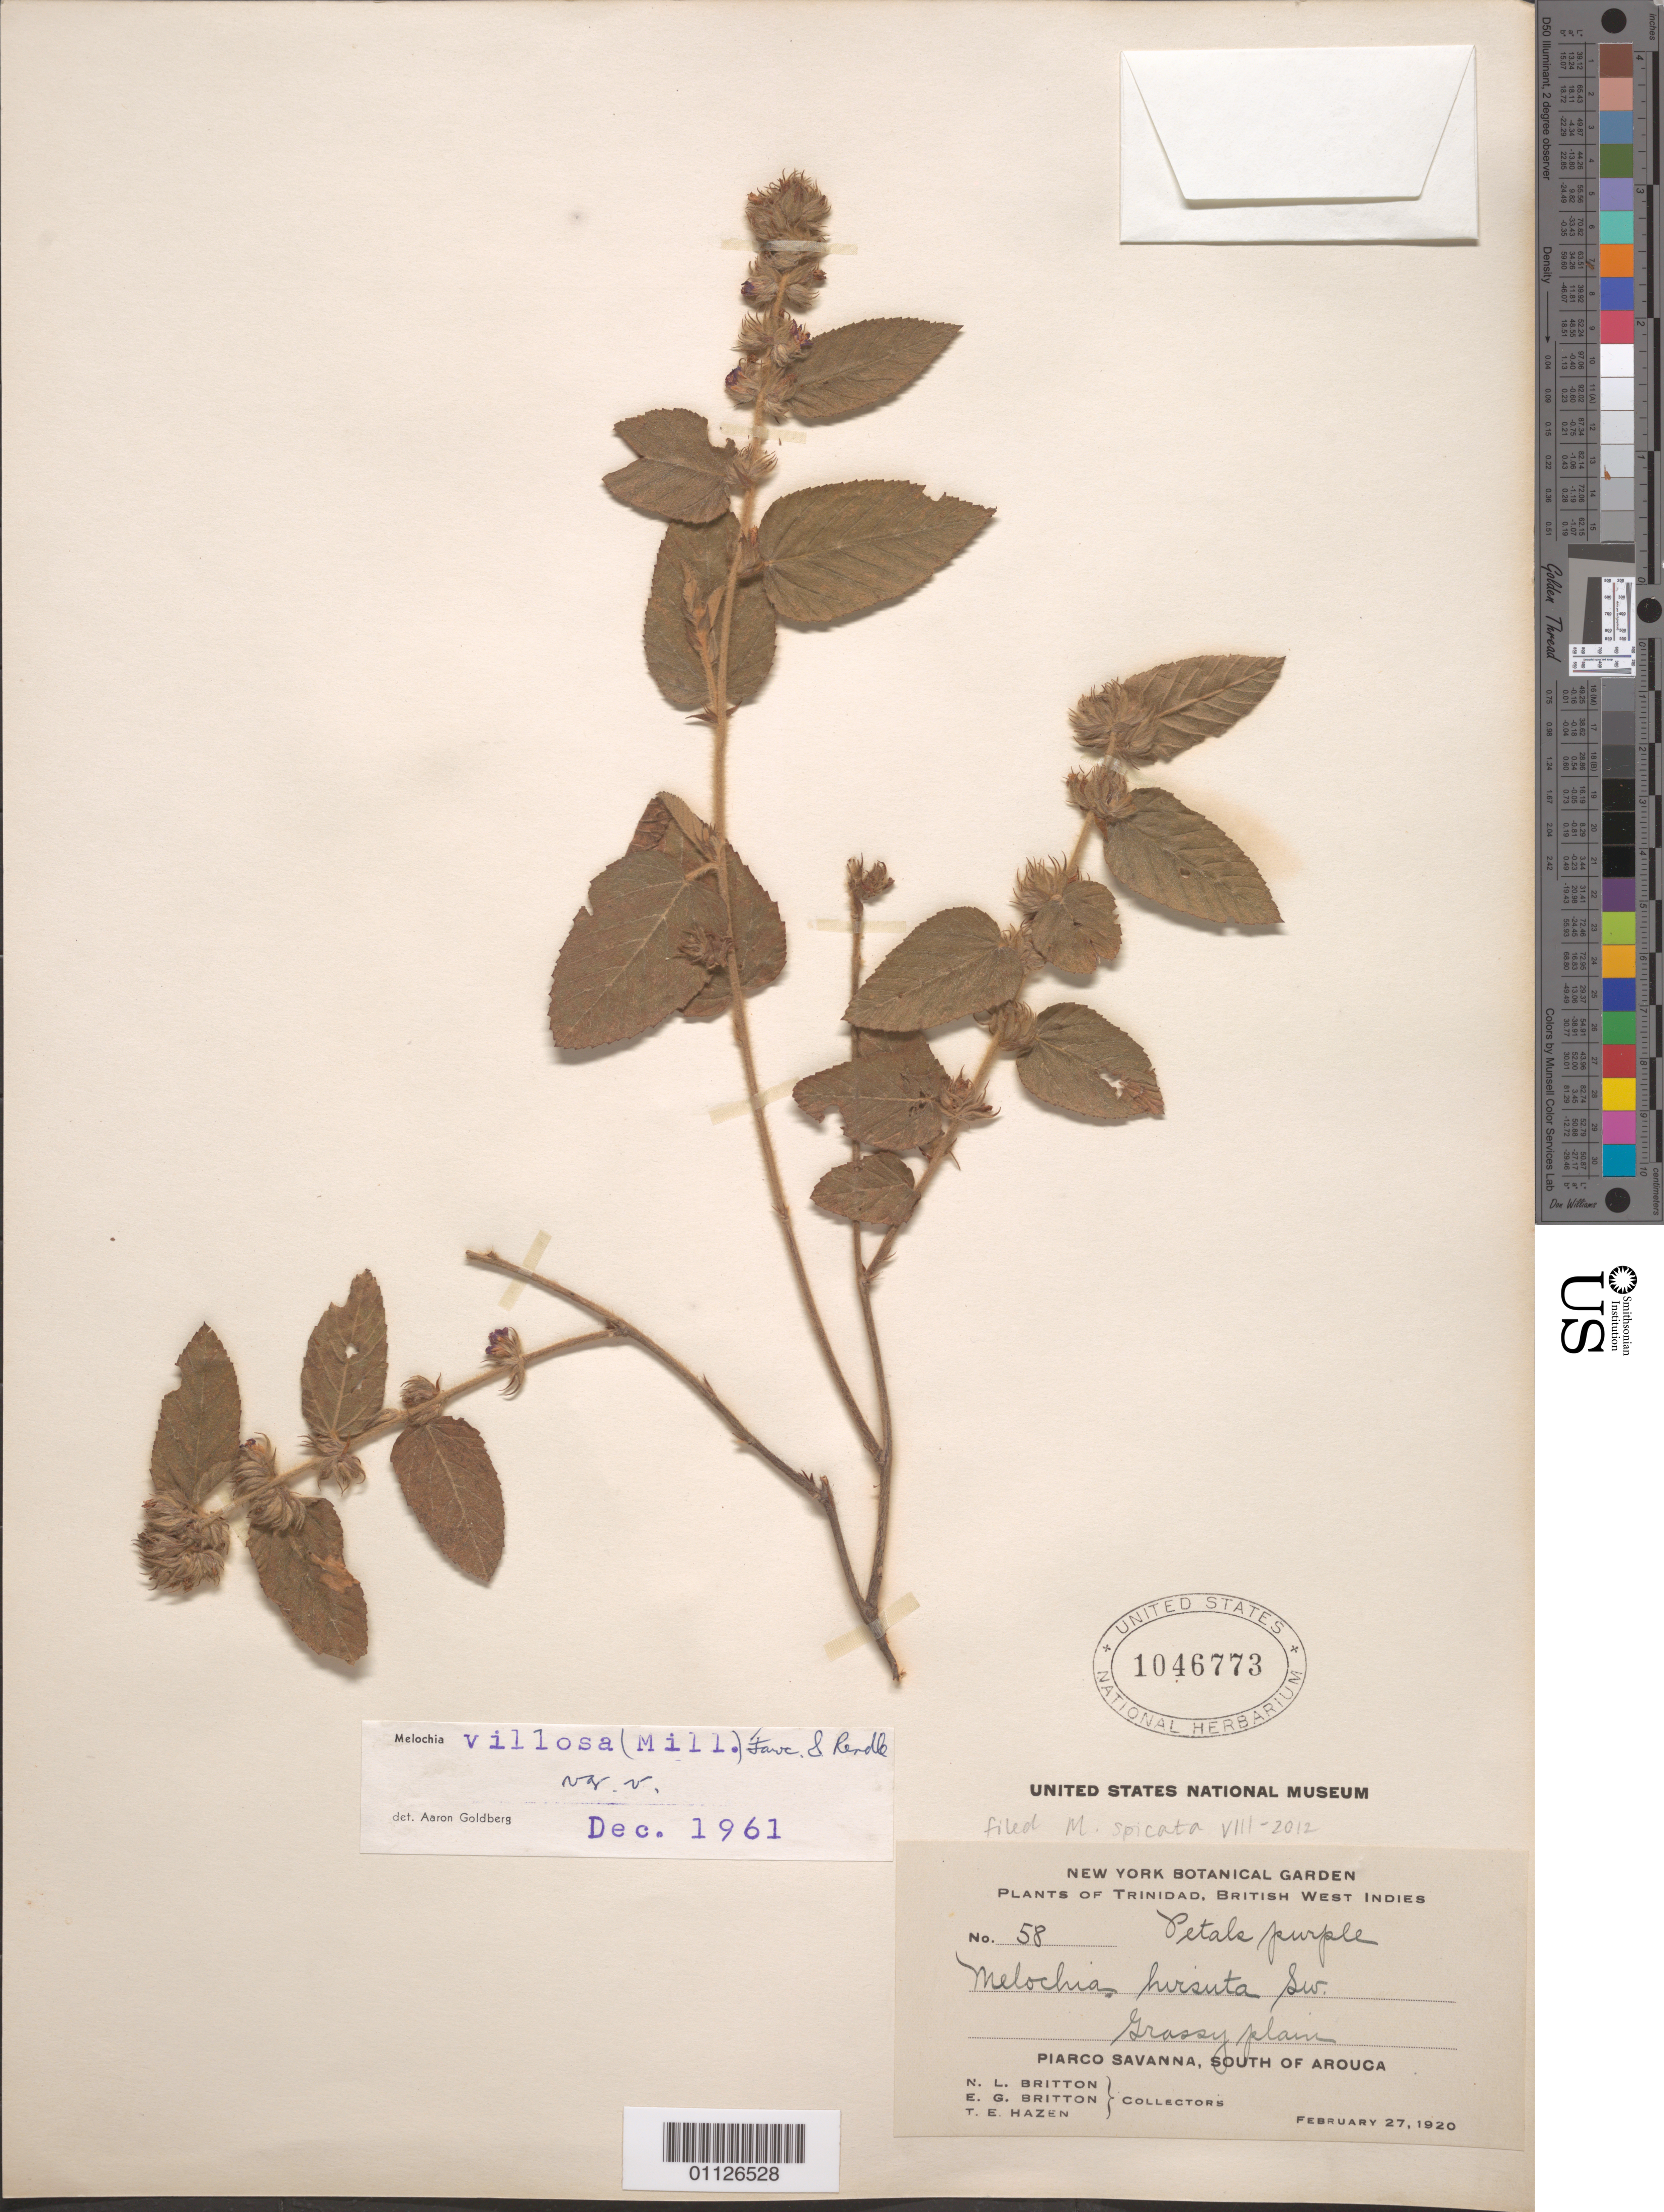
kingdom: Plantae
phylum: Tracheophyta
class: Magnoliopsida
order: Malvales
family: Malvaceae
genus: Melochia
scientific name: Melochia spicata var. spicata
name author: (L.) Fryxell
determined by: Dorr, L. J., (BOT), Smithsonian Institution - National Museum of Natural History (UNITED STATES)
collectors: N. Britton, E. G. Britton & T. E. Hazen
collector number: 58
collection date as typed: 27 Feb 1920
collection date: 1920-02-27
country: Trinidad and Tobago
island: Trinidad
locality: Piarco Savanna, S of Arouca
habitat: grassy plain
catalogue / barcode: US 1046773